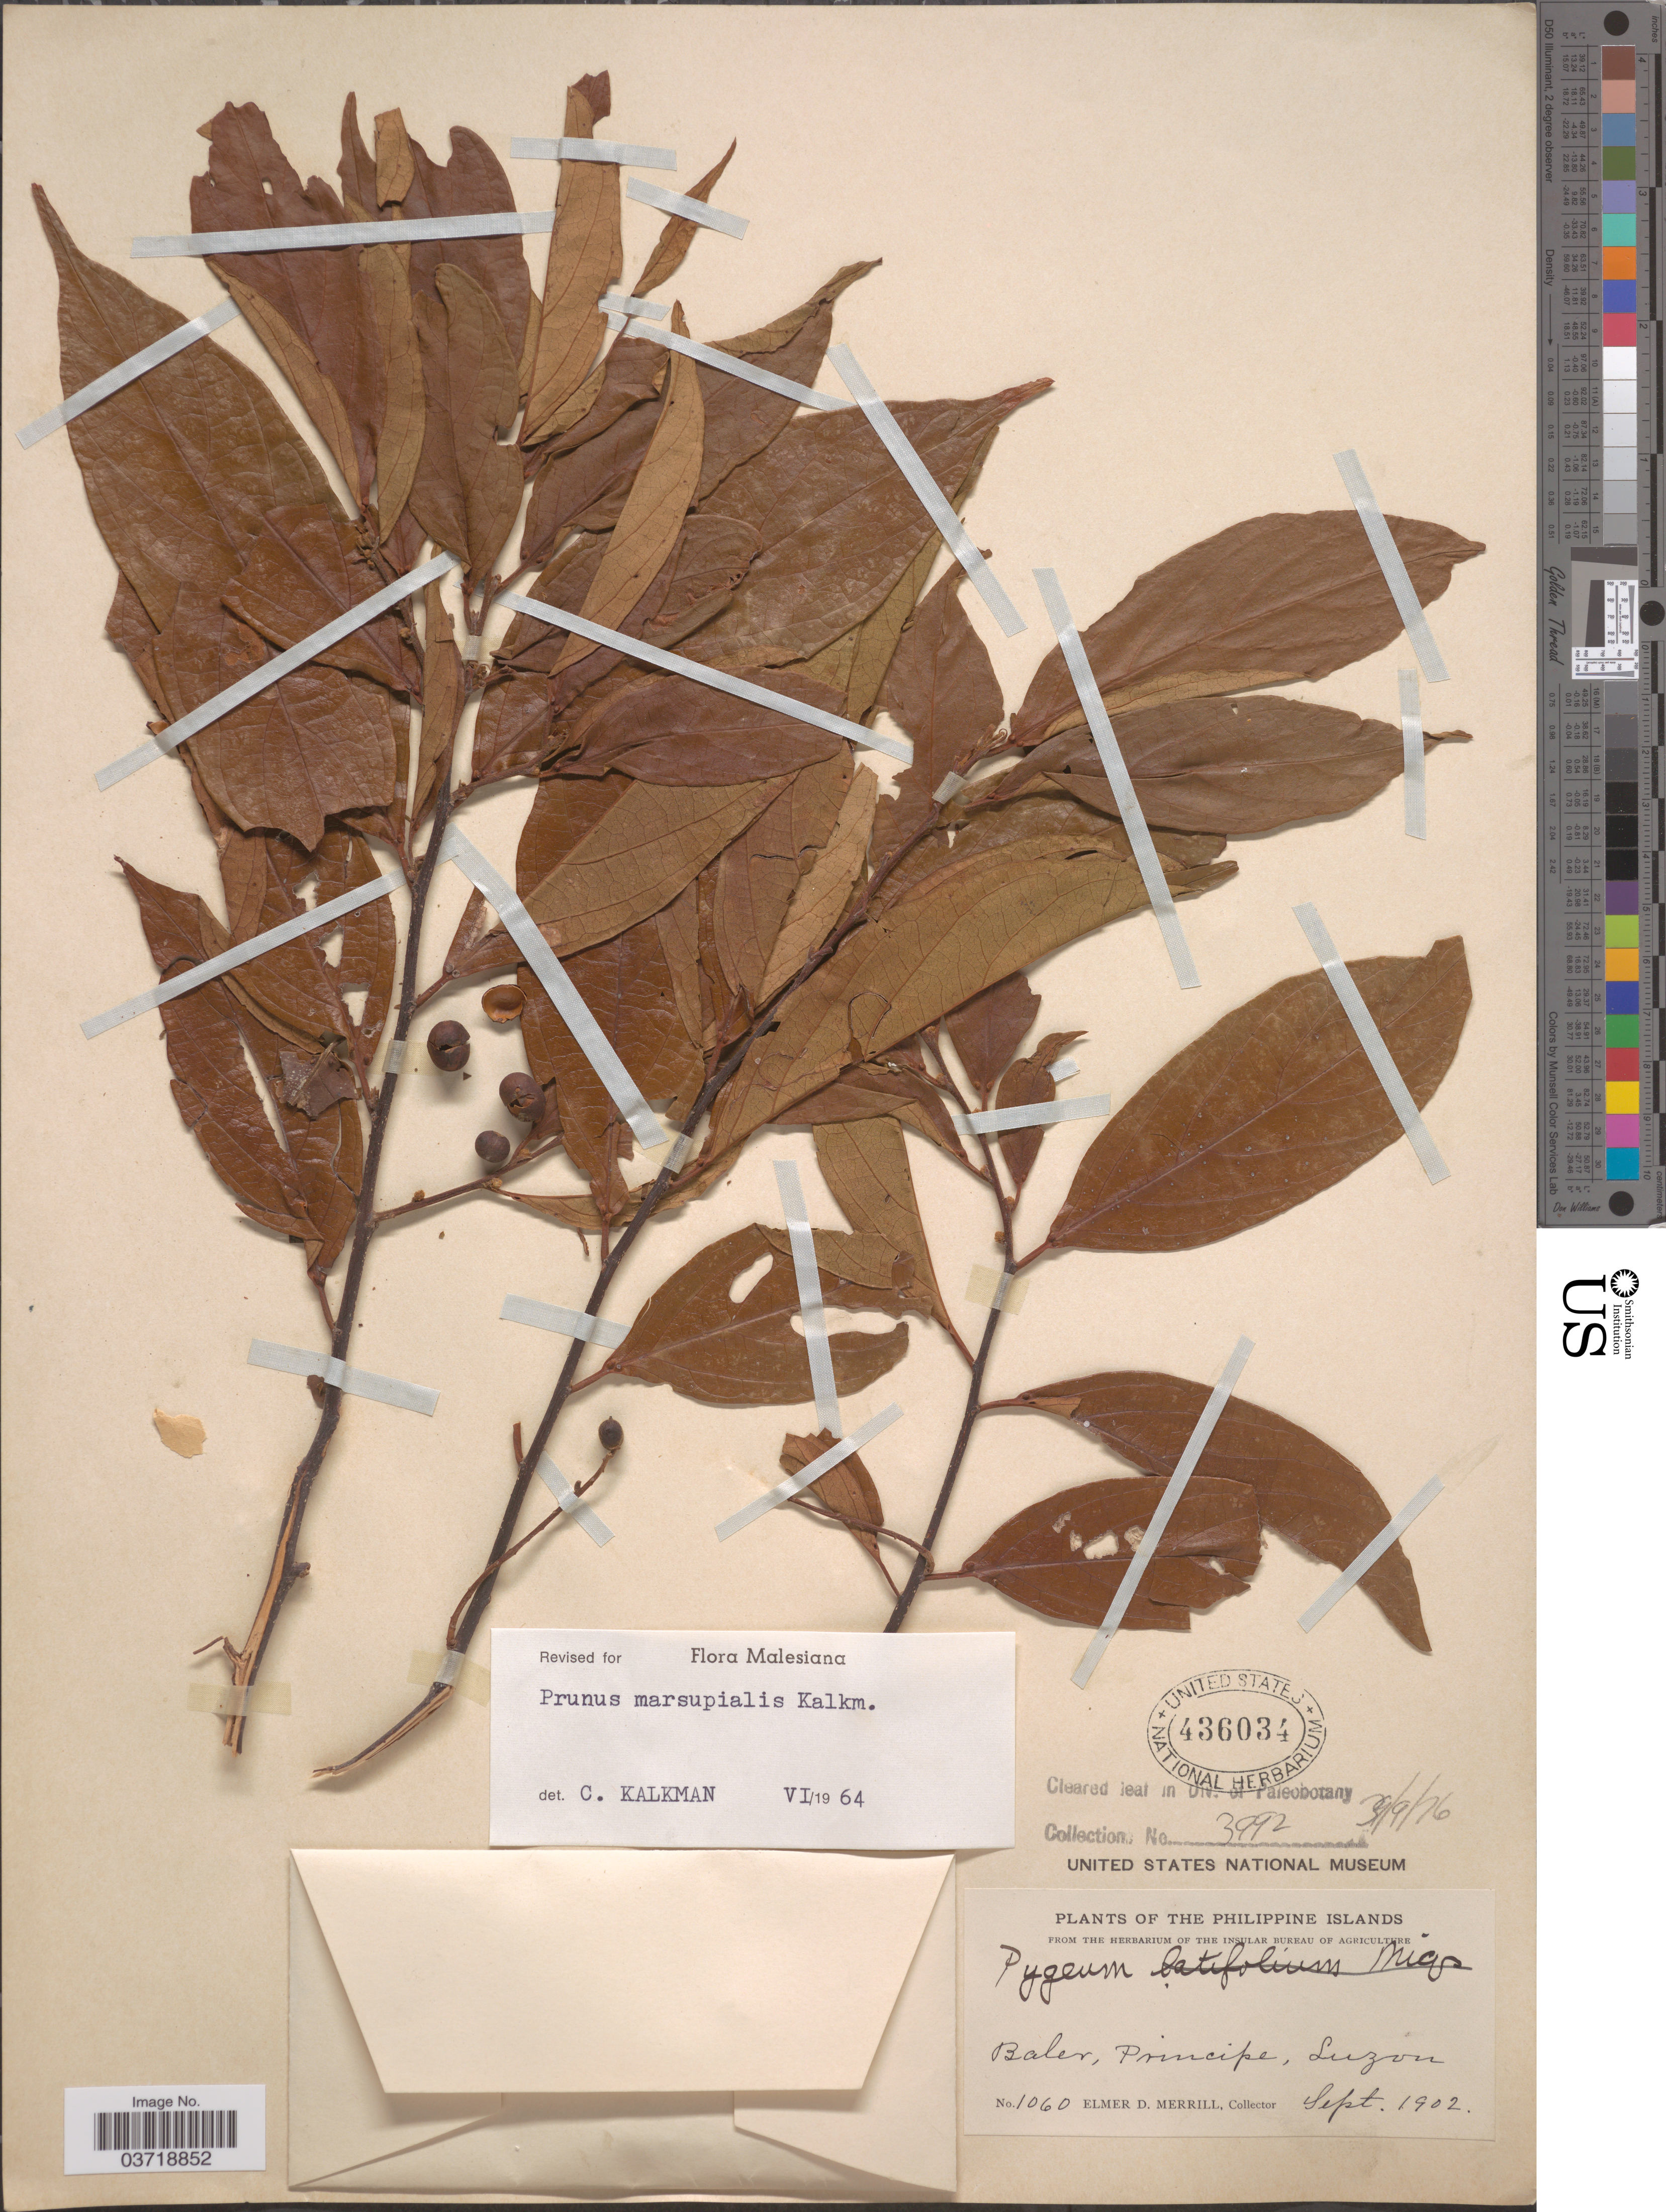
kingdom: Plantae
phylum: Tracheophyta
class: Magnoliopsida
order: Rosales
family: Rosaceae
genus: Prunus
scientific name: Prunus marsupialis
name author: Kalkman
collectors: E. D. Merrill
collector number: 1060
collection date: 1902-09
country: Philippines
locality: Baler, Principe, Luzon.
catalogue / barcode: US 436034